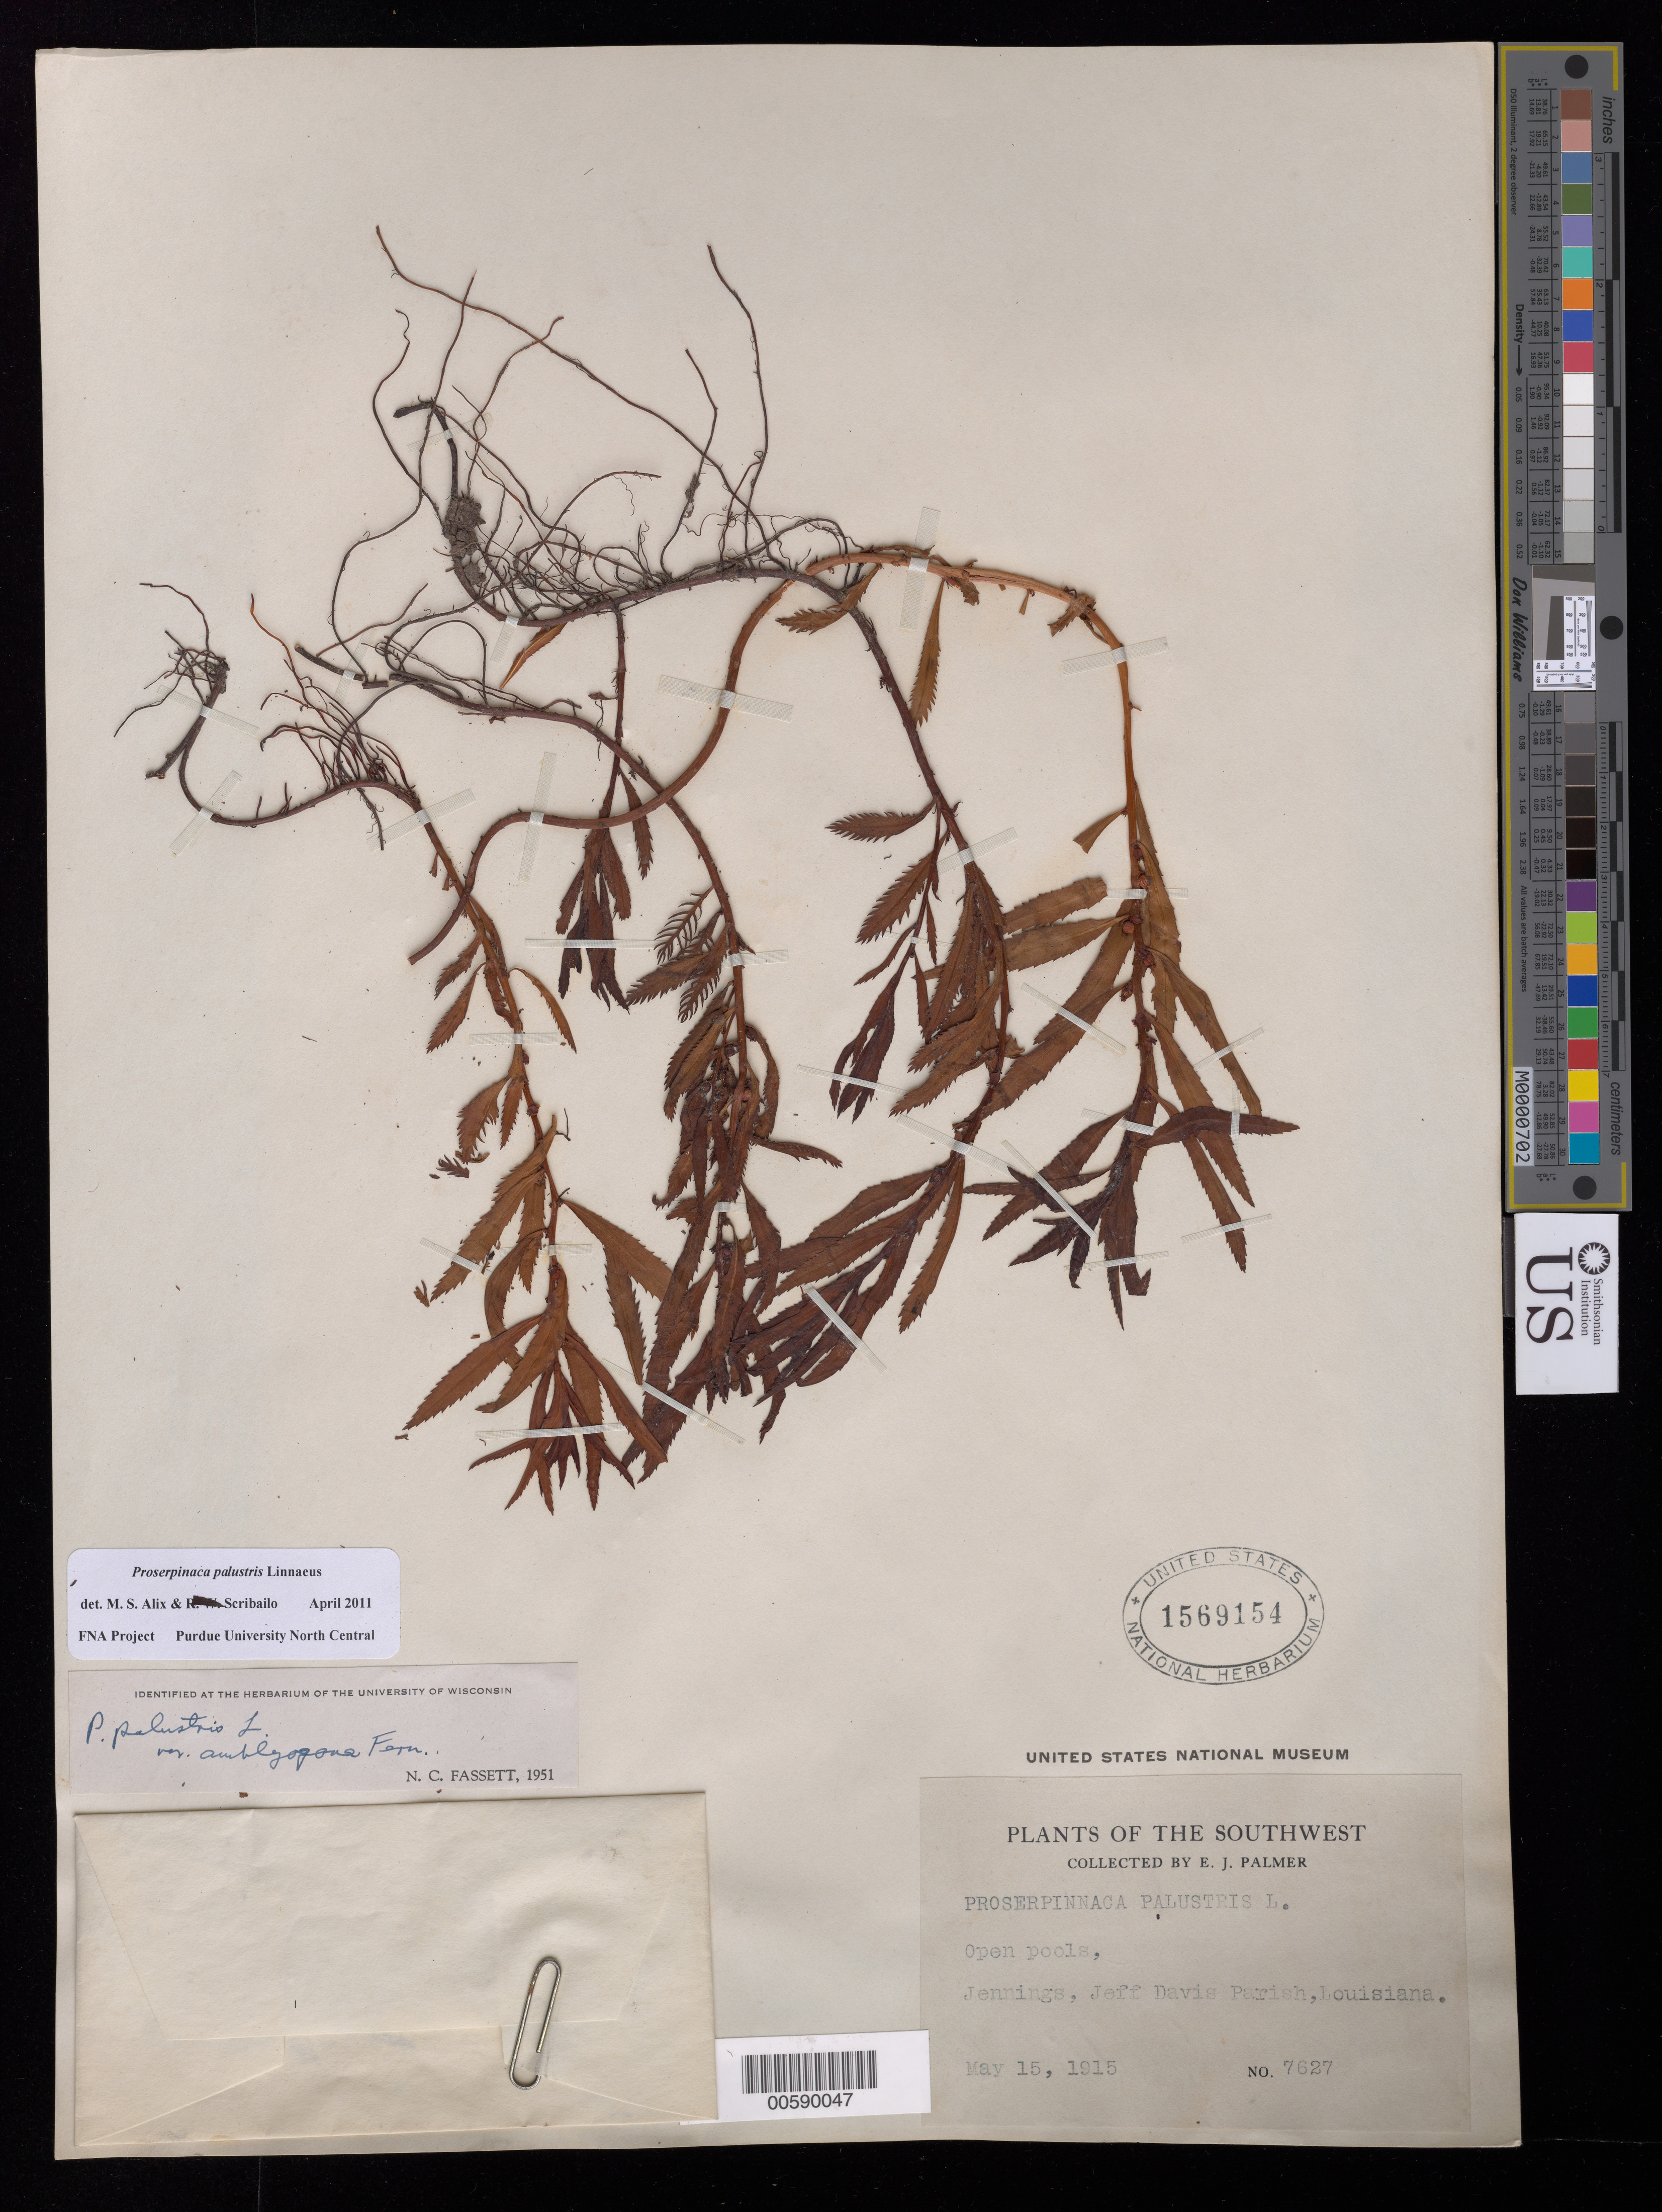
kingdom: Plantae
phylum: Tracheophyta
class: Magnoliopsida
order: Saxifragales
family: Haloragaceae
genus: Proserpinaca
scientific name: Proserpinaca palustris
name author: L.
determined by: Scribailo, R. W.; Alix, M. S.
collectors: E. J. Palmer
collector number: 7627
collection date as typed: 15 May 1915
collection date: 1915-05-15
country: United States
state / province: Louisiana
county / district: Jefferson Davis Parish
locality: Jennings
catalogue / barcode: US 1569154